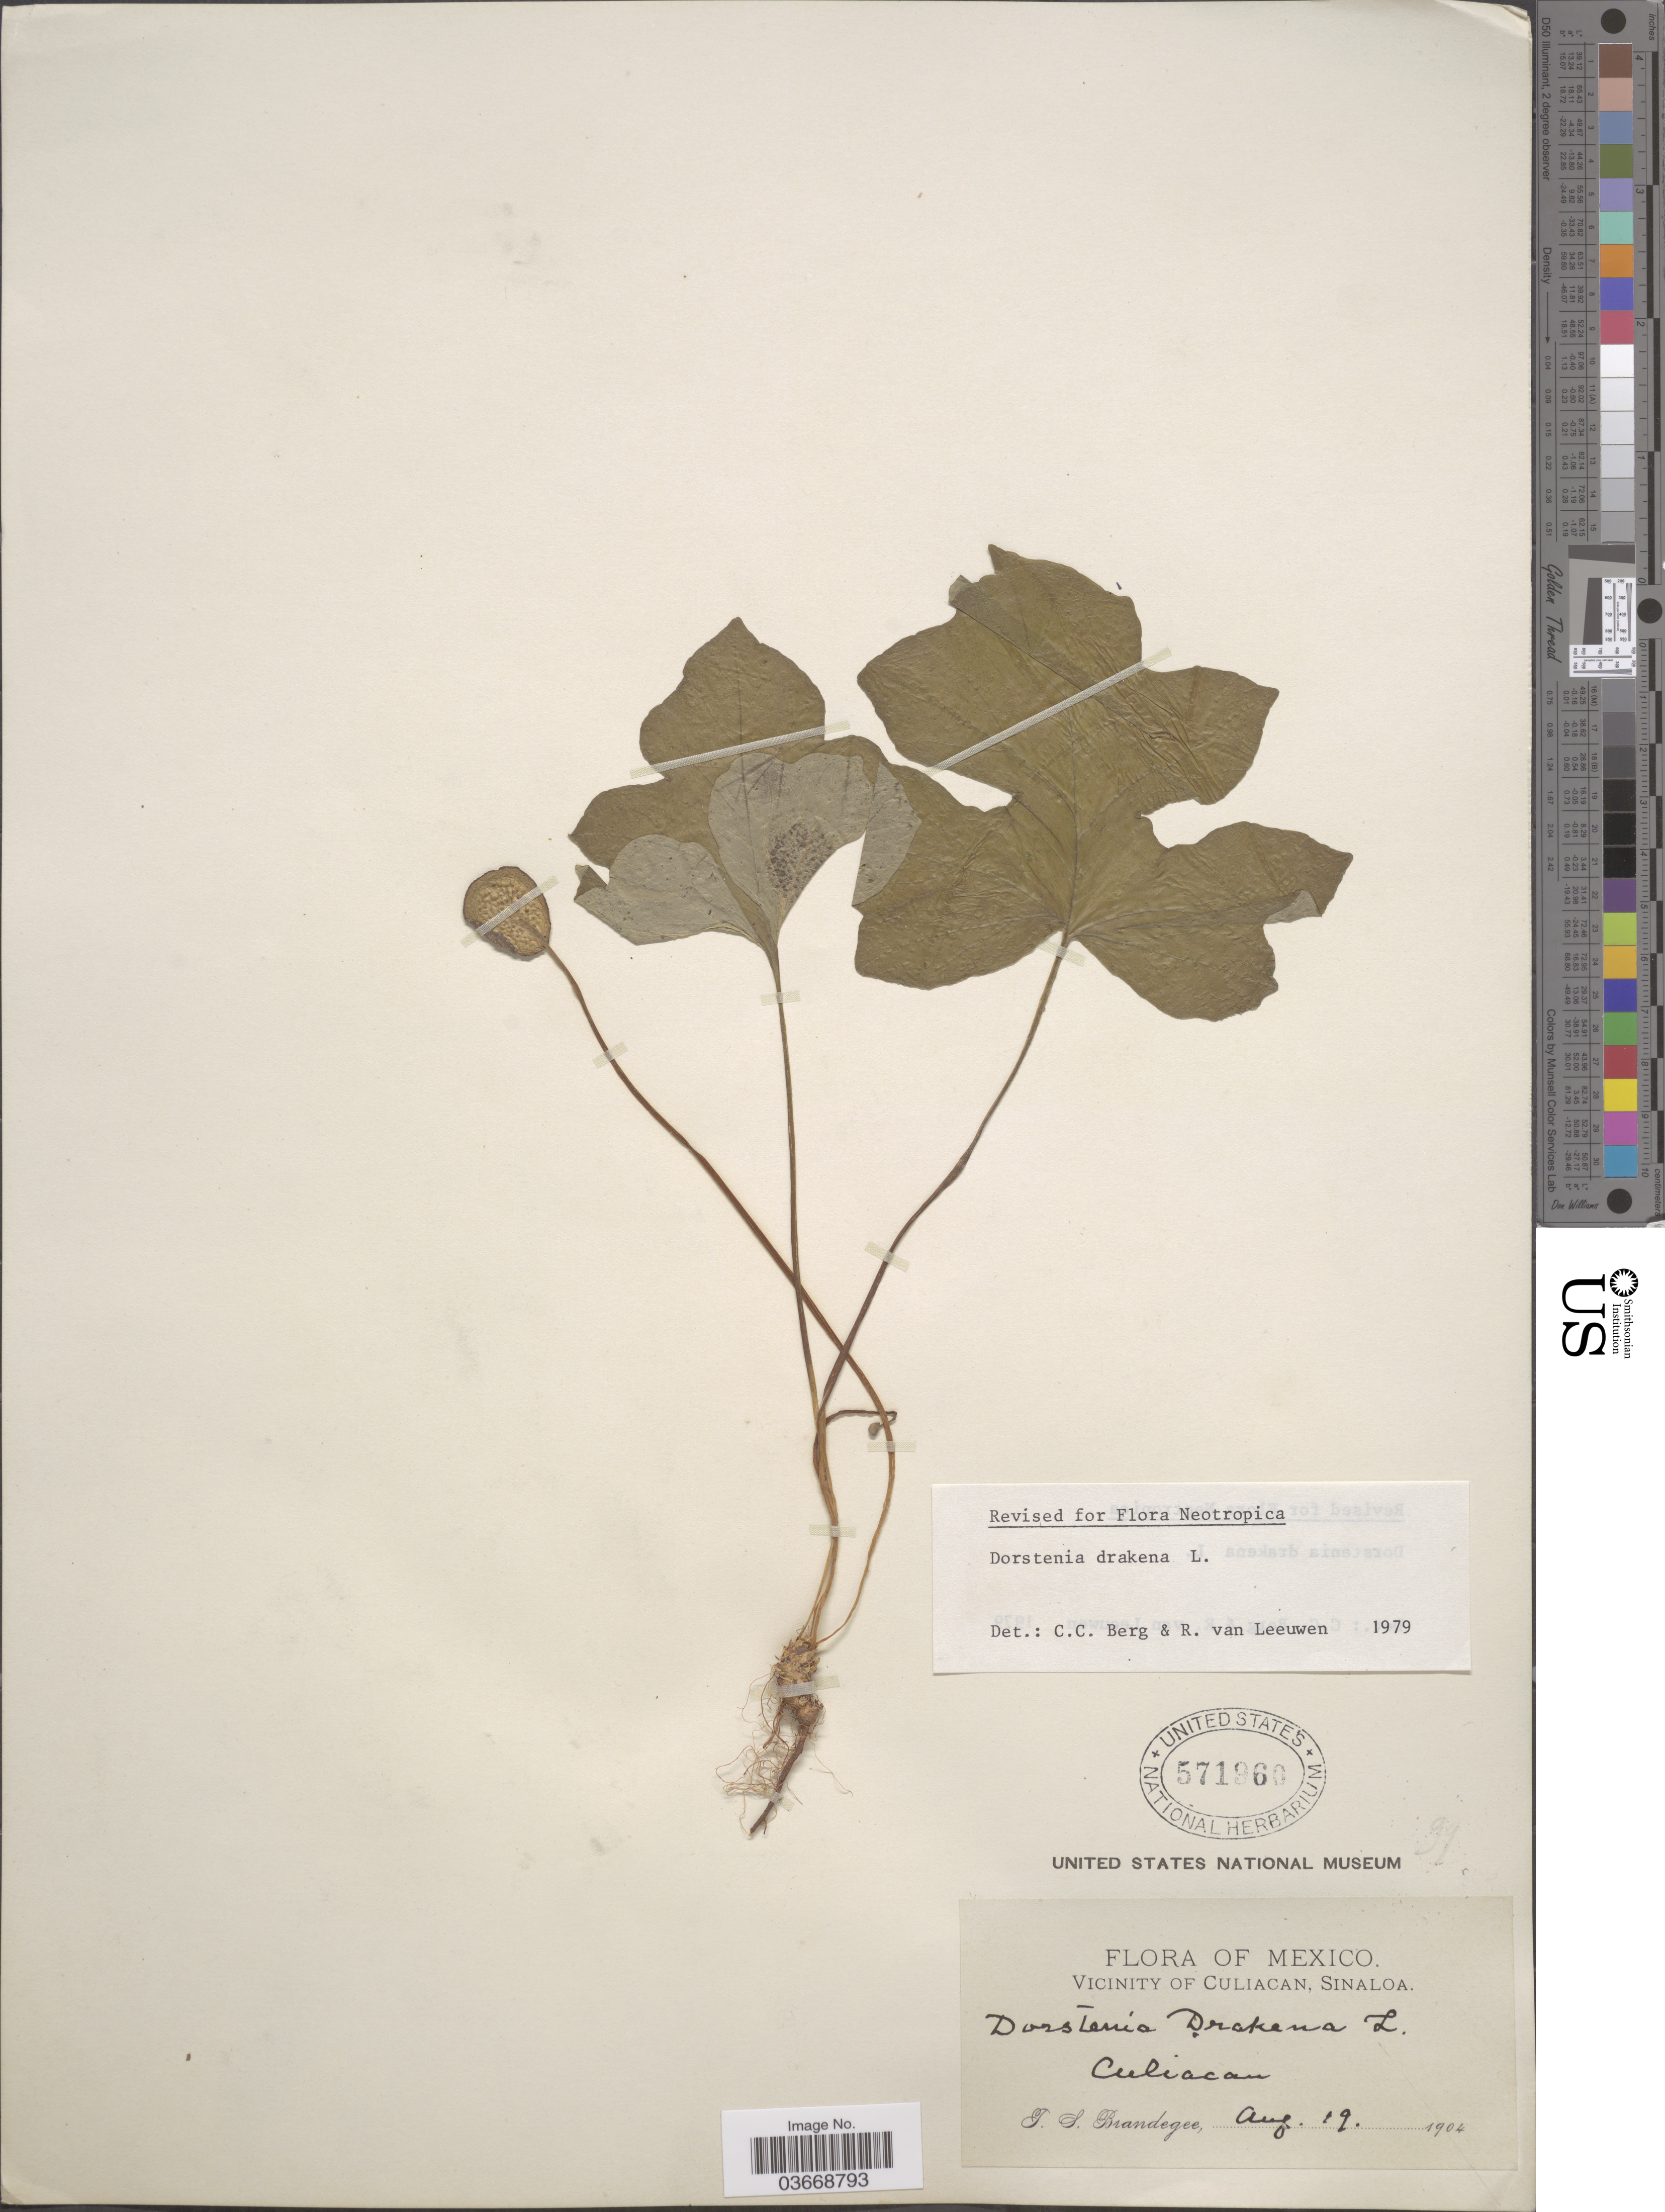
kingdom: Plantae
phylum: Tracheophyta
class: Magnoliopsida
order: Rosales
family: Moraceae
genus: Dorstenia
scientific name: Dorstenia drakena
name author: L.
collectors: T. S. Brandegee (herbarium)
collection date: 1904-08-19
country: Mexico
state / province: Sinaloa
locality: Vicinity of Culiacan. Culiacan.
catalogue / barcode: US 571960